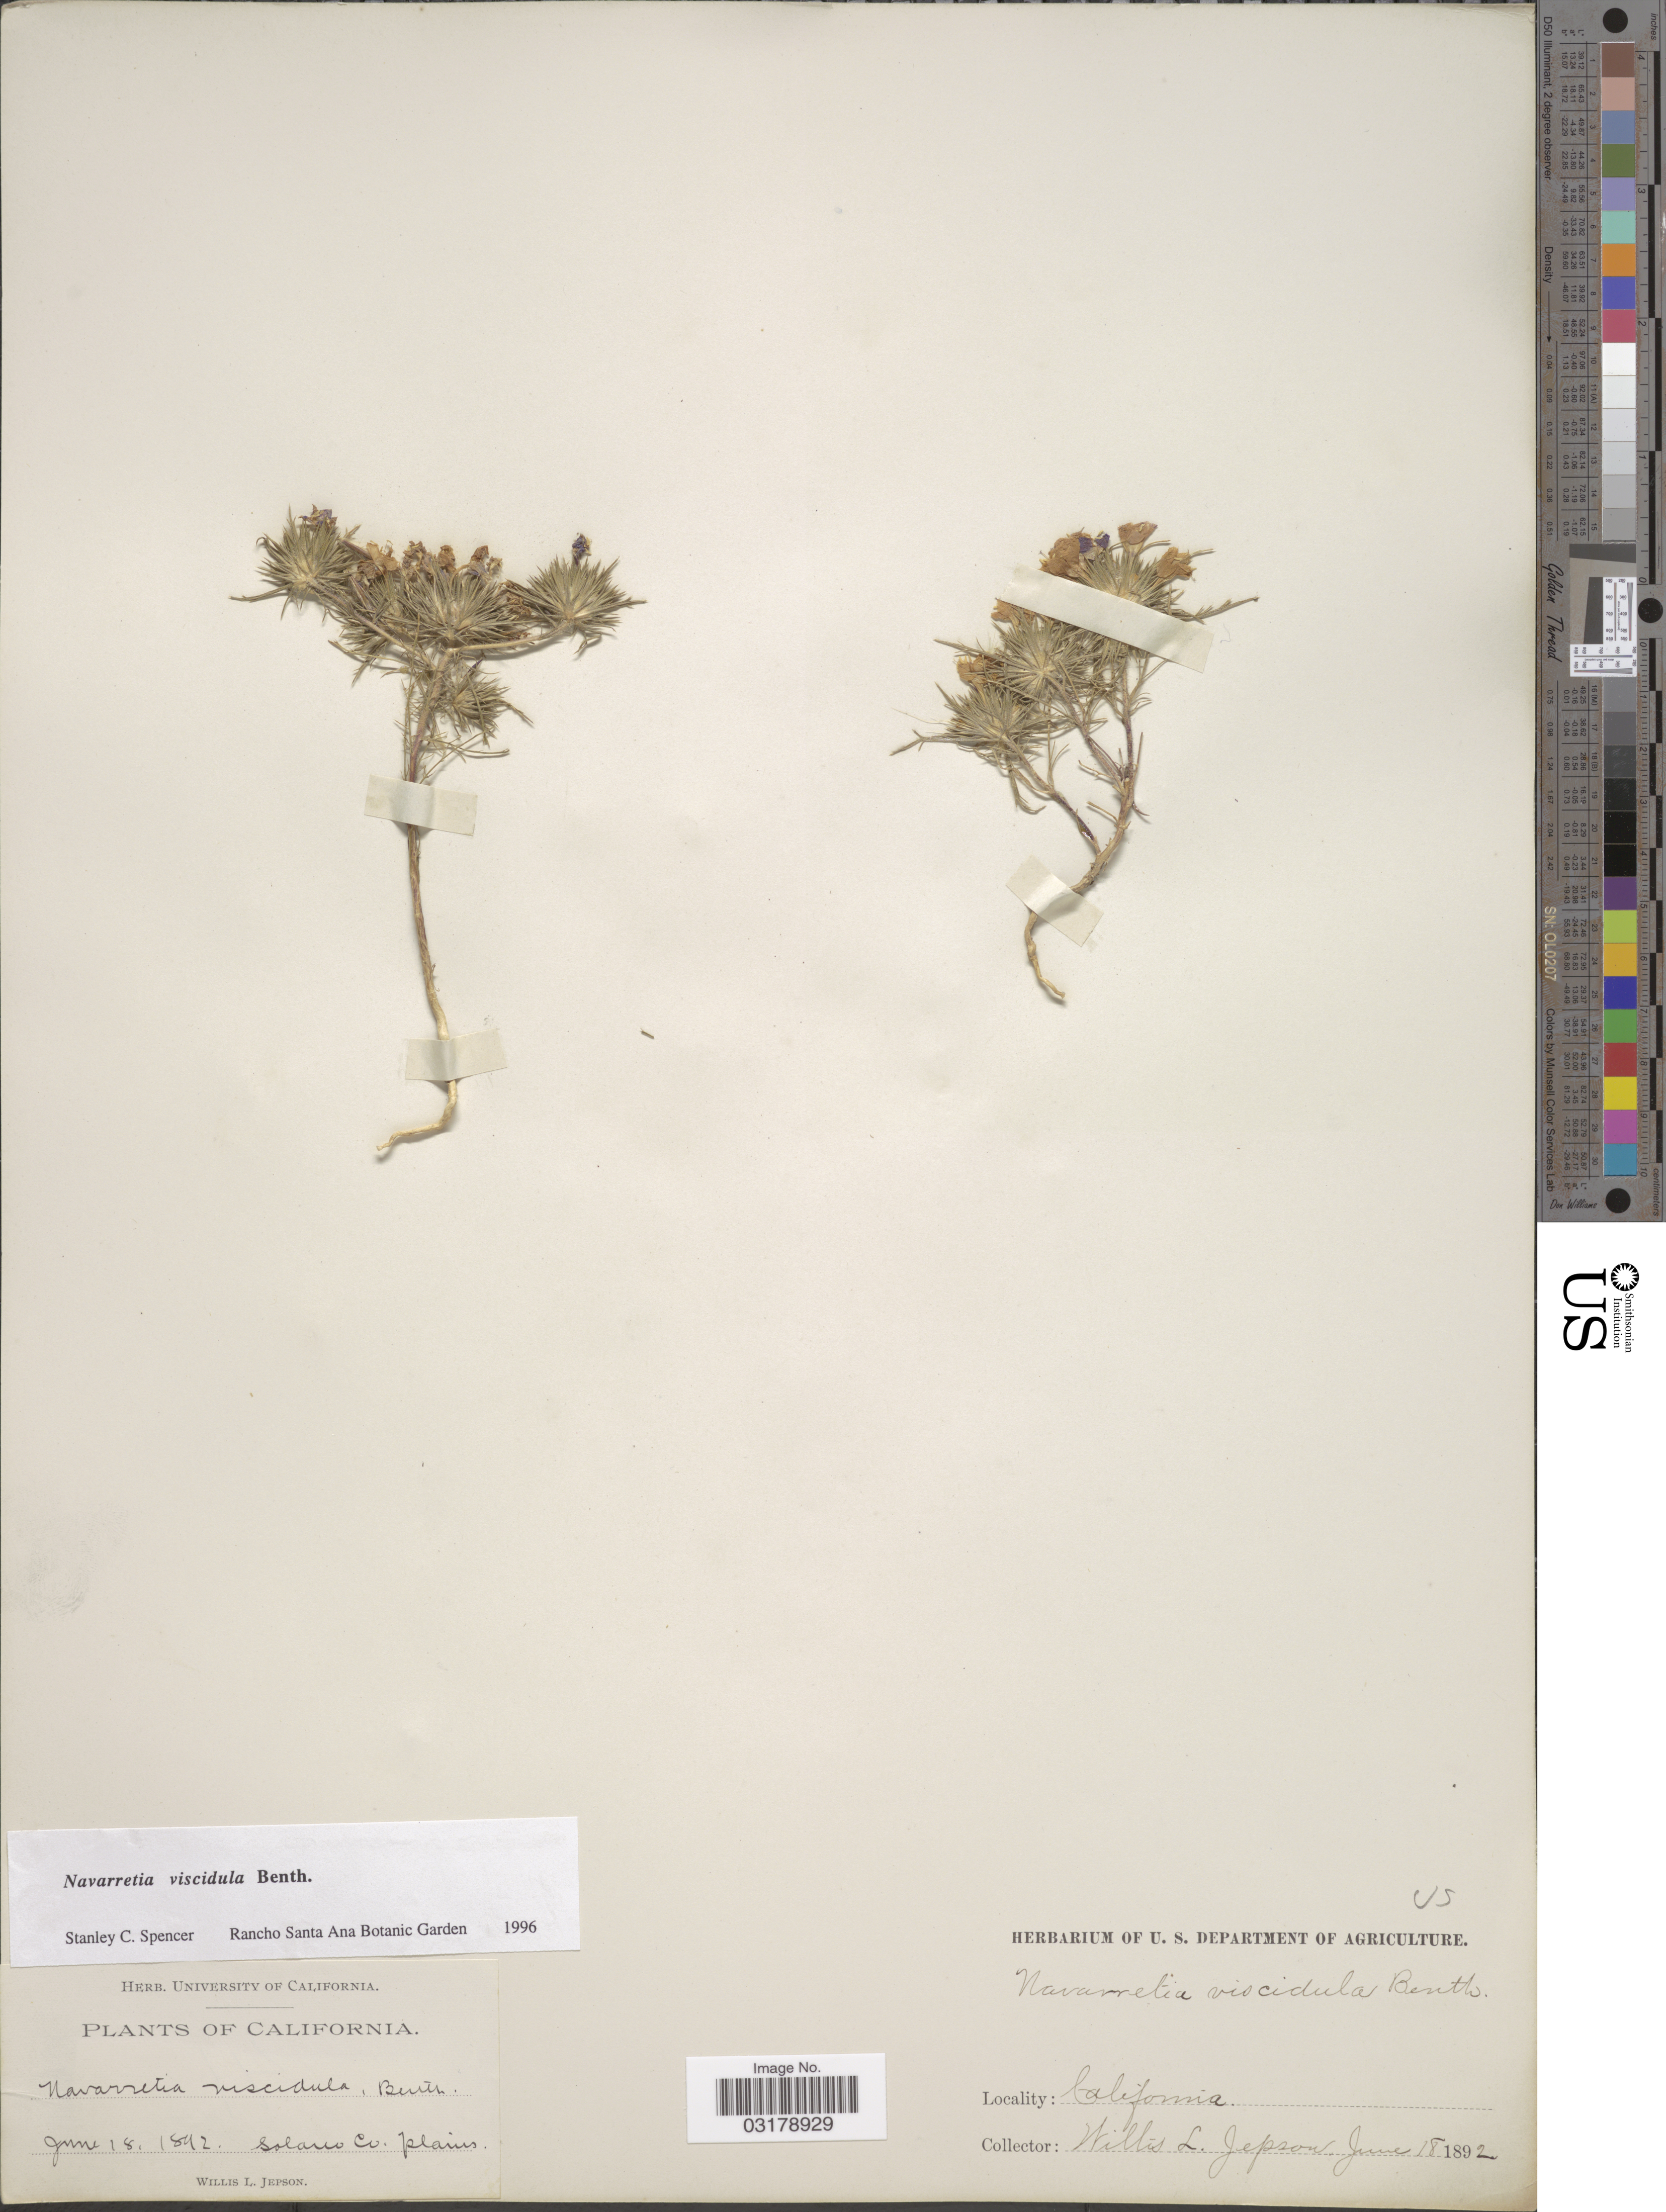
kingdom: Plantae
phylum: Tracheophyta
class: Magnoliopsida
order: Ericales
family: Polemoniaceae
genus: Navarretia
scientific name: Navarretia viscidula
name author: Benth.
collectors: W. L. Jepson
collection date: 1892-06-18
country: United States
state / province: California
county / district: Solano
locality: Solano Co. plains.